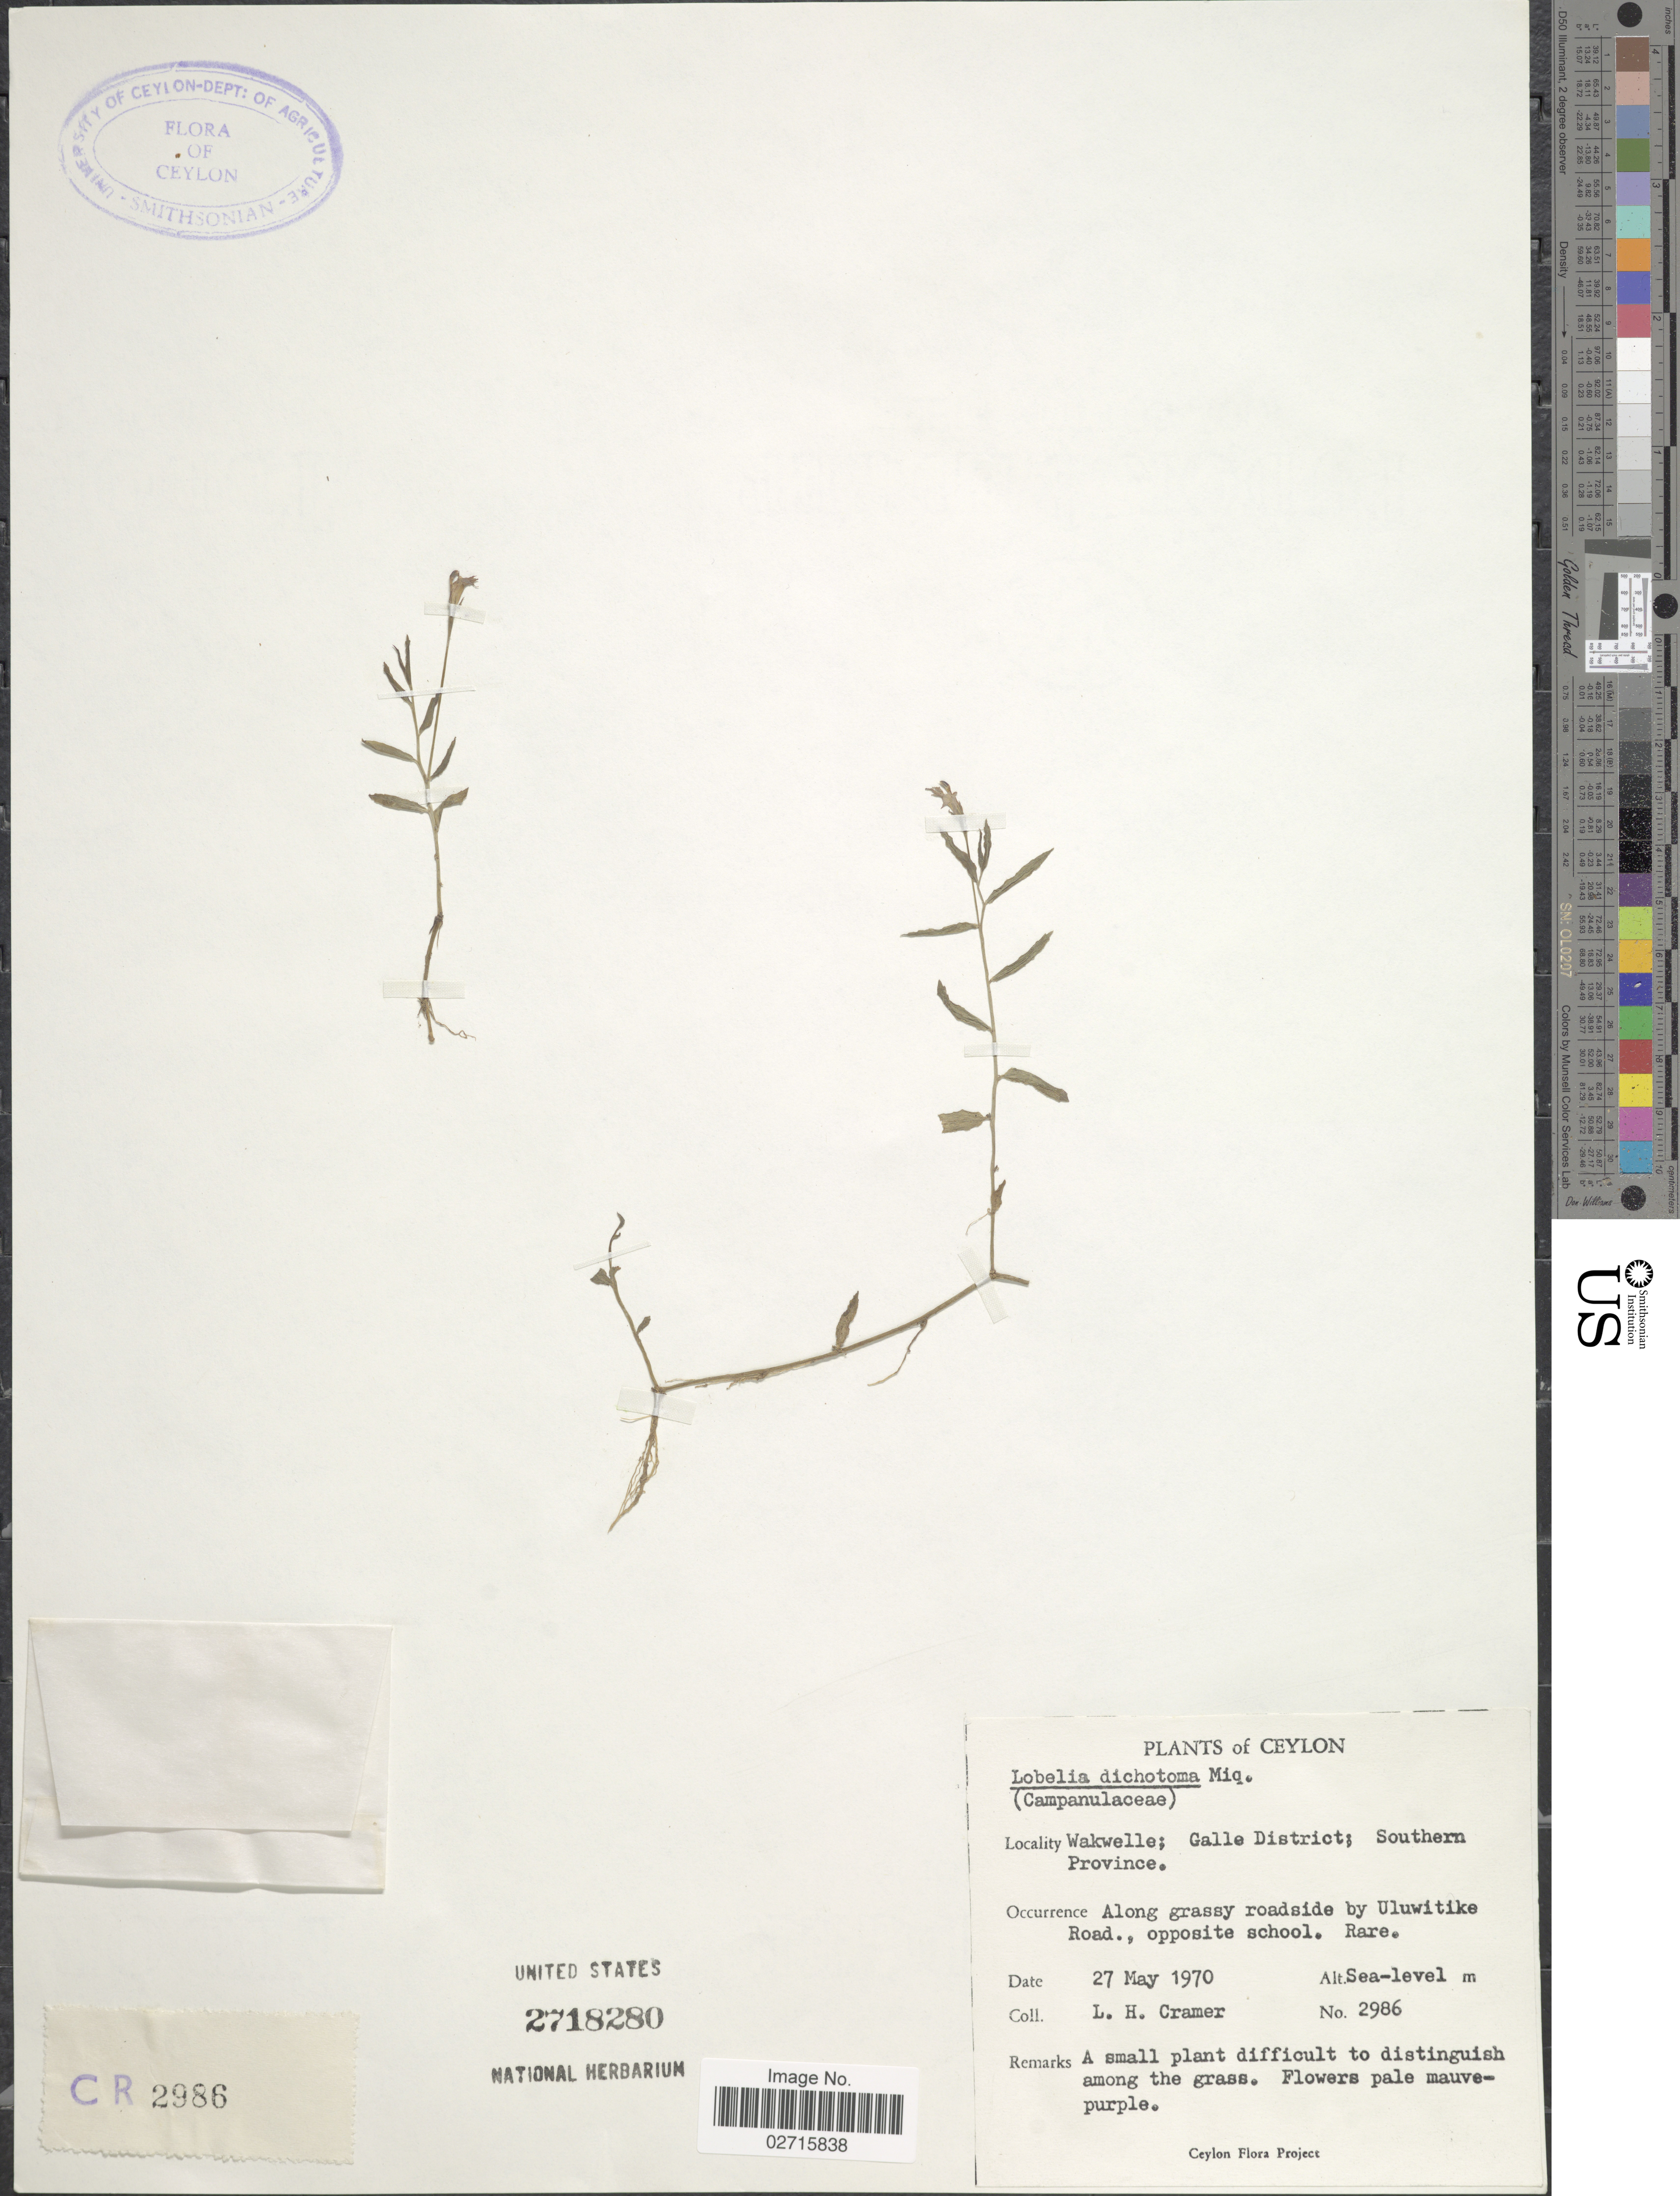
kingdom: Plantae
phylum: Tracheophyta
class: Magnoliopsida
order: Asterales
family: Campanulaceae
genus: Lobelia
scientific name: Lobelia dichotoma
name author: Miq.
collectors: L. H. Cramer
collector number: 2986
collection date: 1970-05-27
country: Sri Lanka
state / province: Southern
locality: Ceylon. Wakwelle; Galle District; Southern Province. Along grassy roadside by Uluwitike Road.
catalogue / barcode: US 2718280